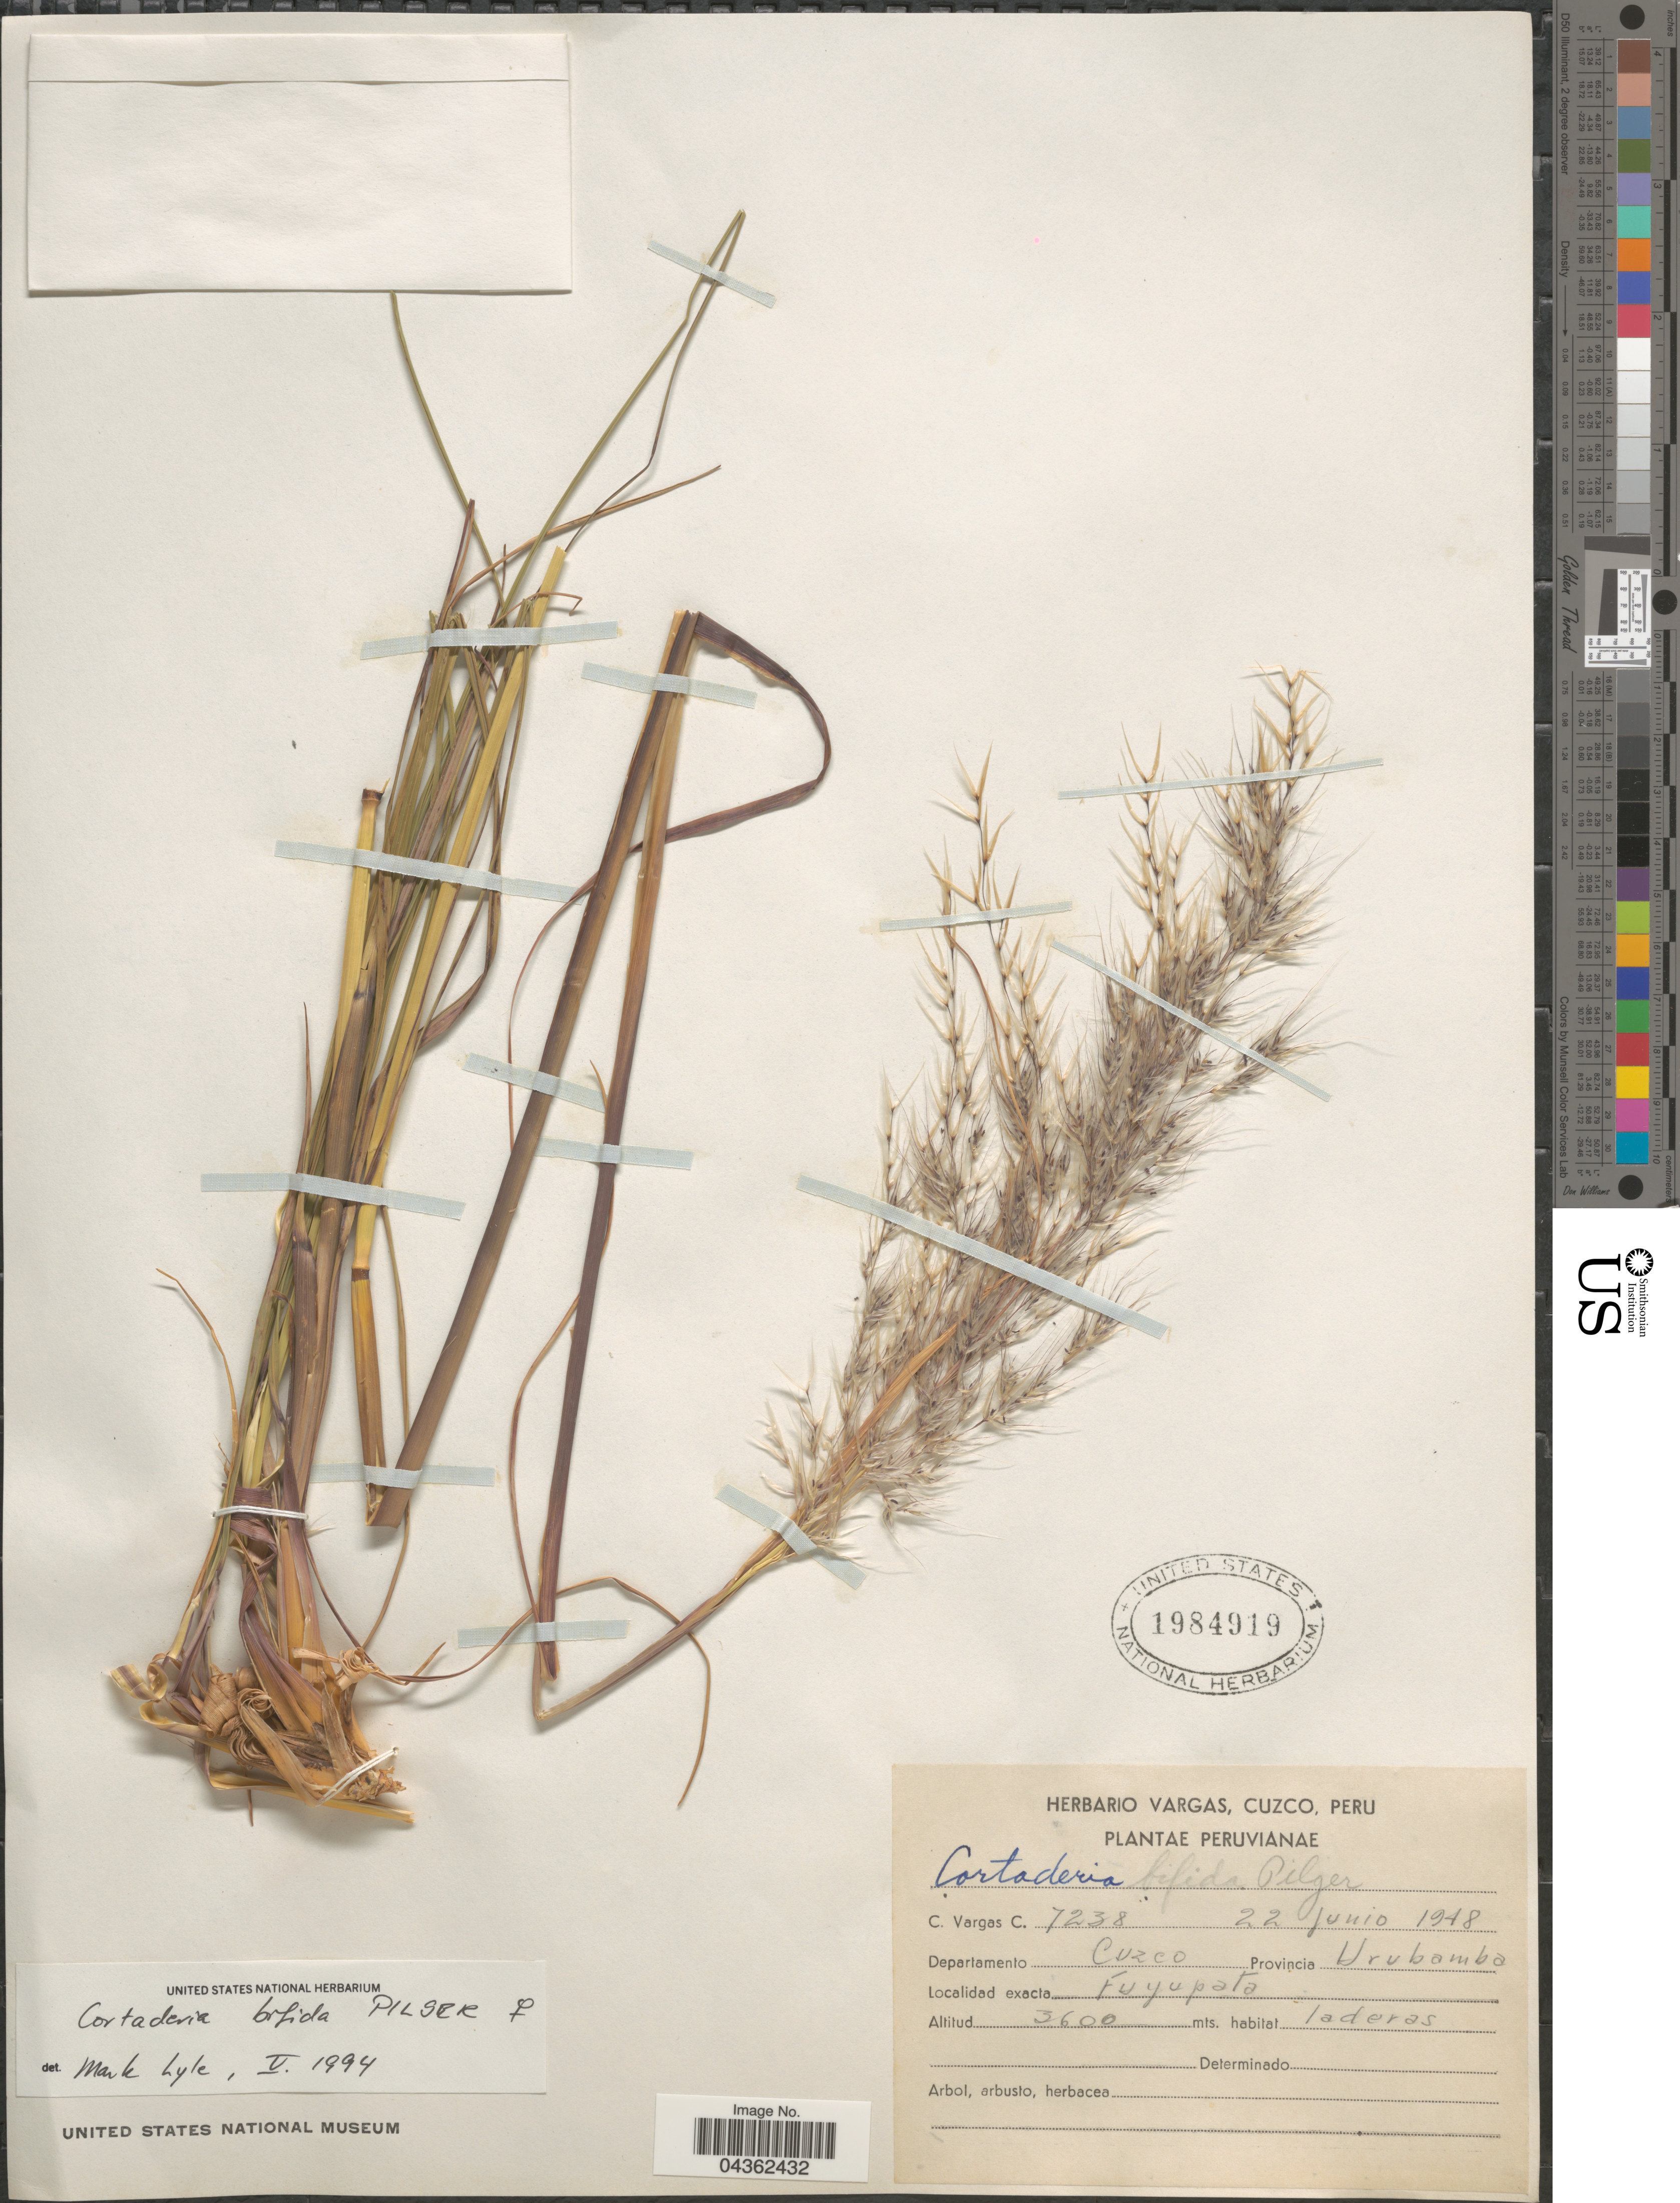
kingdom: Plantae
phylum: Tracheophyta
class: Liliopsida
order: Poales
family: Poaceae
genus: Cortaderia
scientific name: Cortaderia bifida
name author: Pilg.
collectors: C. Vargas Calderón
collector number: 7238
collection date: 1948-06-22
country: Peru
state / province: Cusco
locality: Departamento Cuzco. Provincia Urubamba. Fuyupata.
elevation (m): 3600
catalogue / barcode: US 1984919